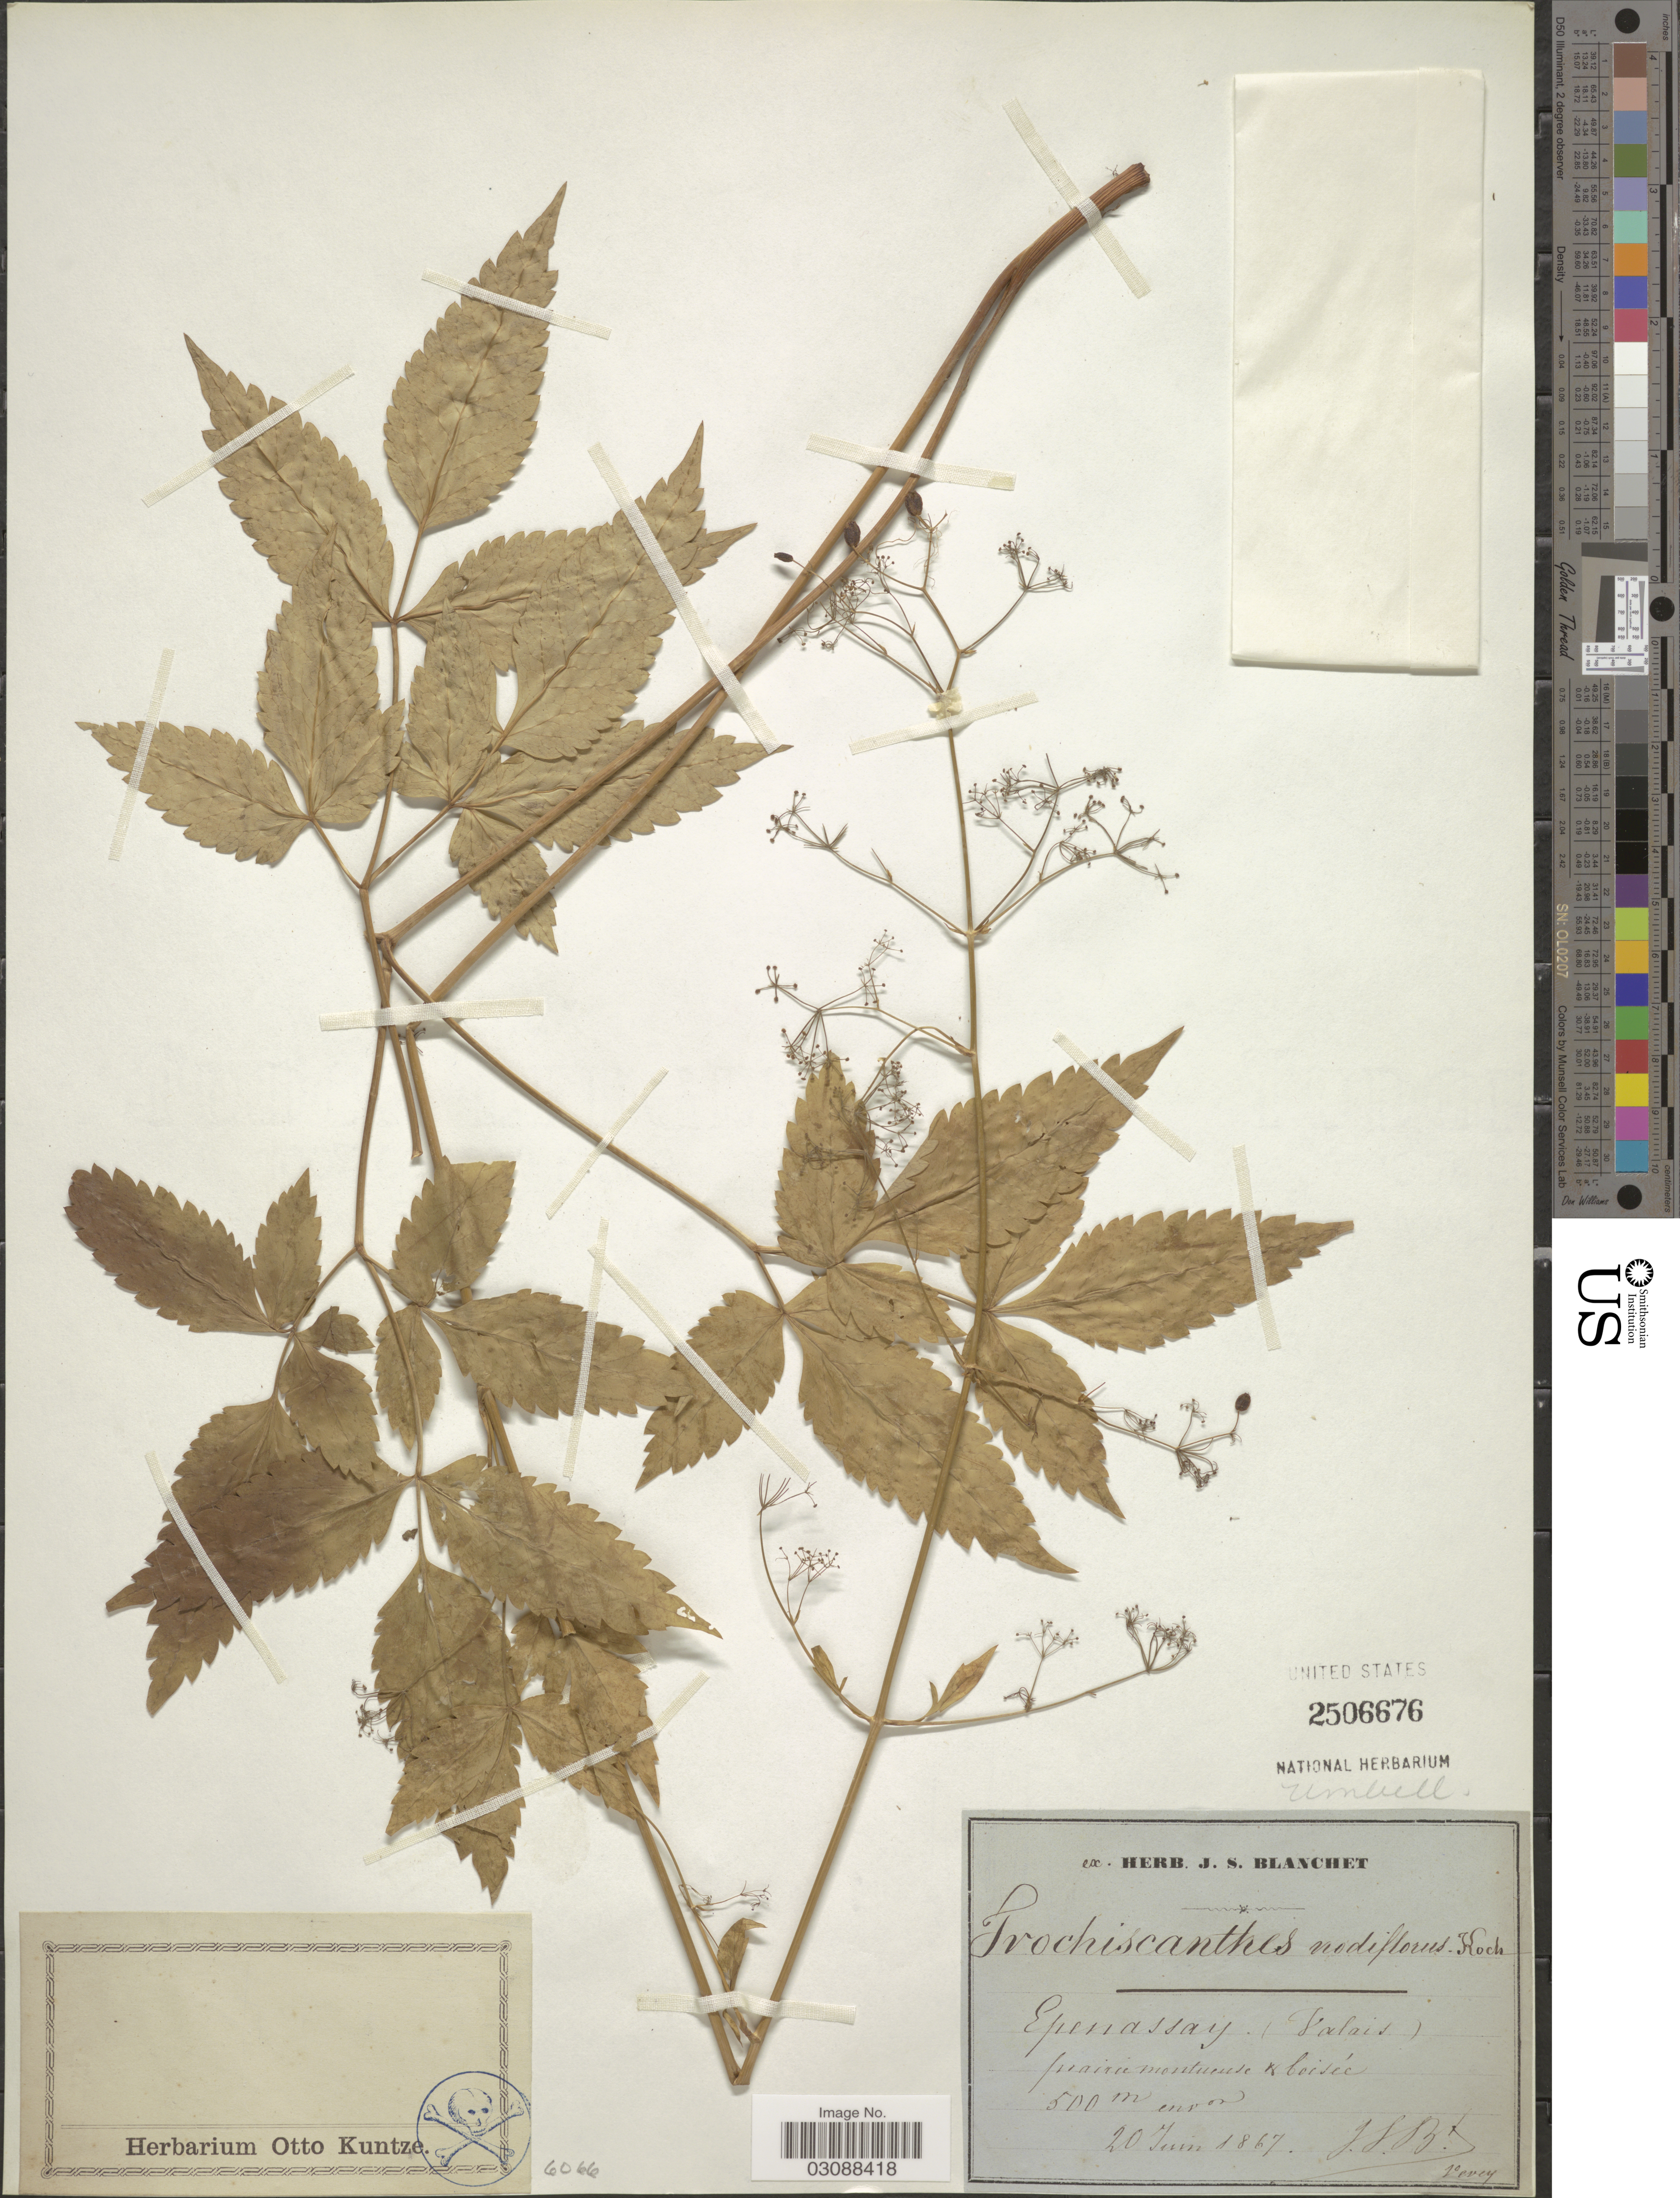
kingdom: Plantae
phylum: Tracheophyta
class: Magnoliopsida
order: Apiales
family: Apiaceae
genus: Trochiscanthes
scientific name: Trochiscanthes nodiflorus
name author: (All.) W.D.J. Koch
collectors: J. Blanchet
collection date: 1867-06-20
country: Switzerland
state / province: Valais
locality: Epenassay.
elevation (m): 500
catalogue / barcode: US 2506676